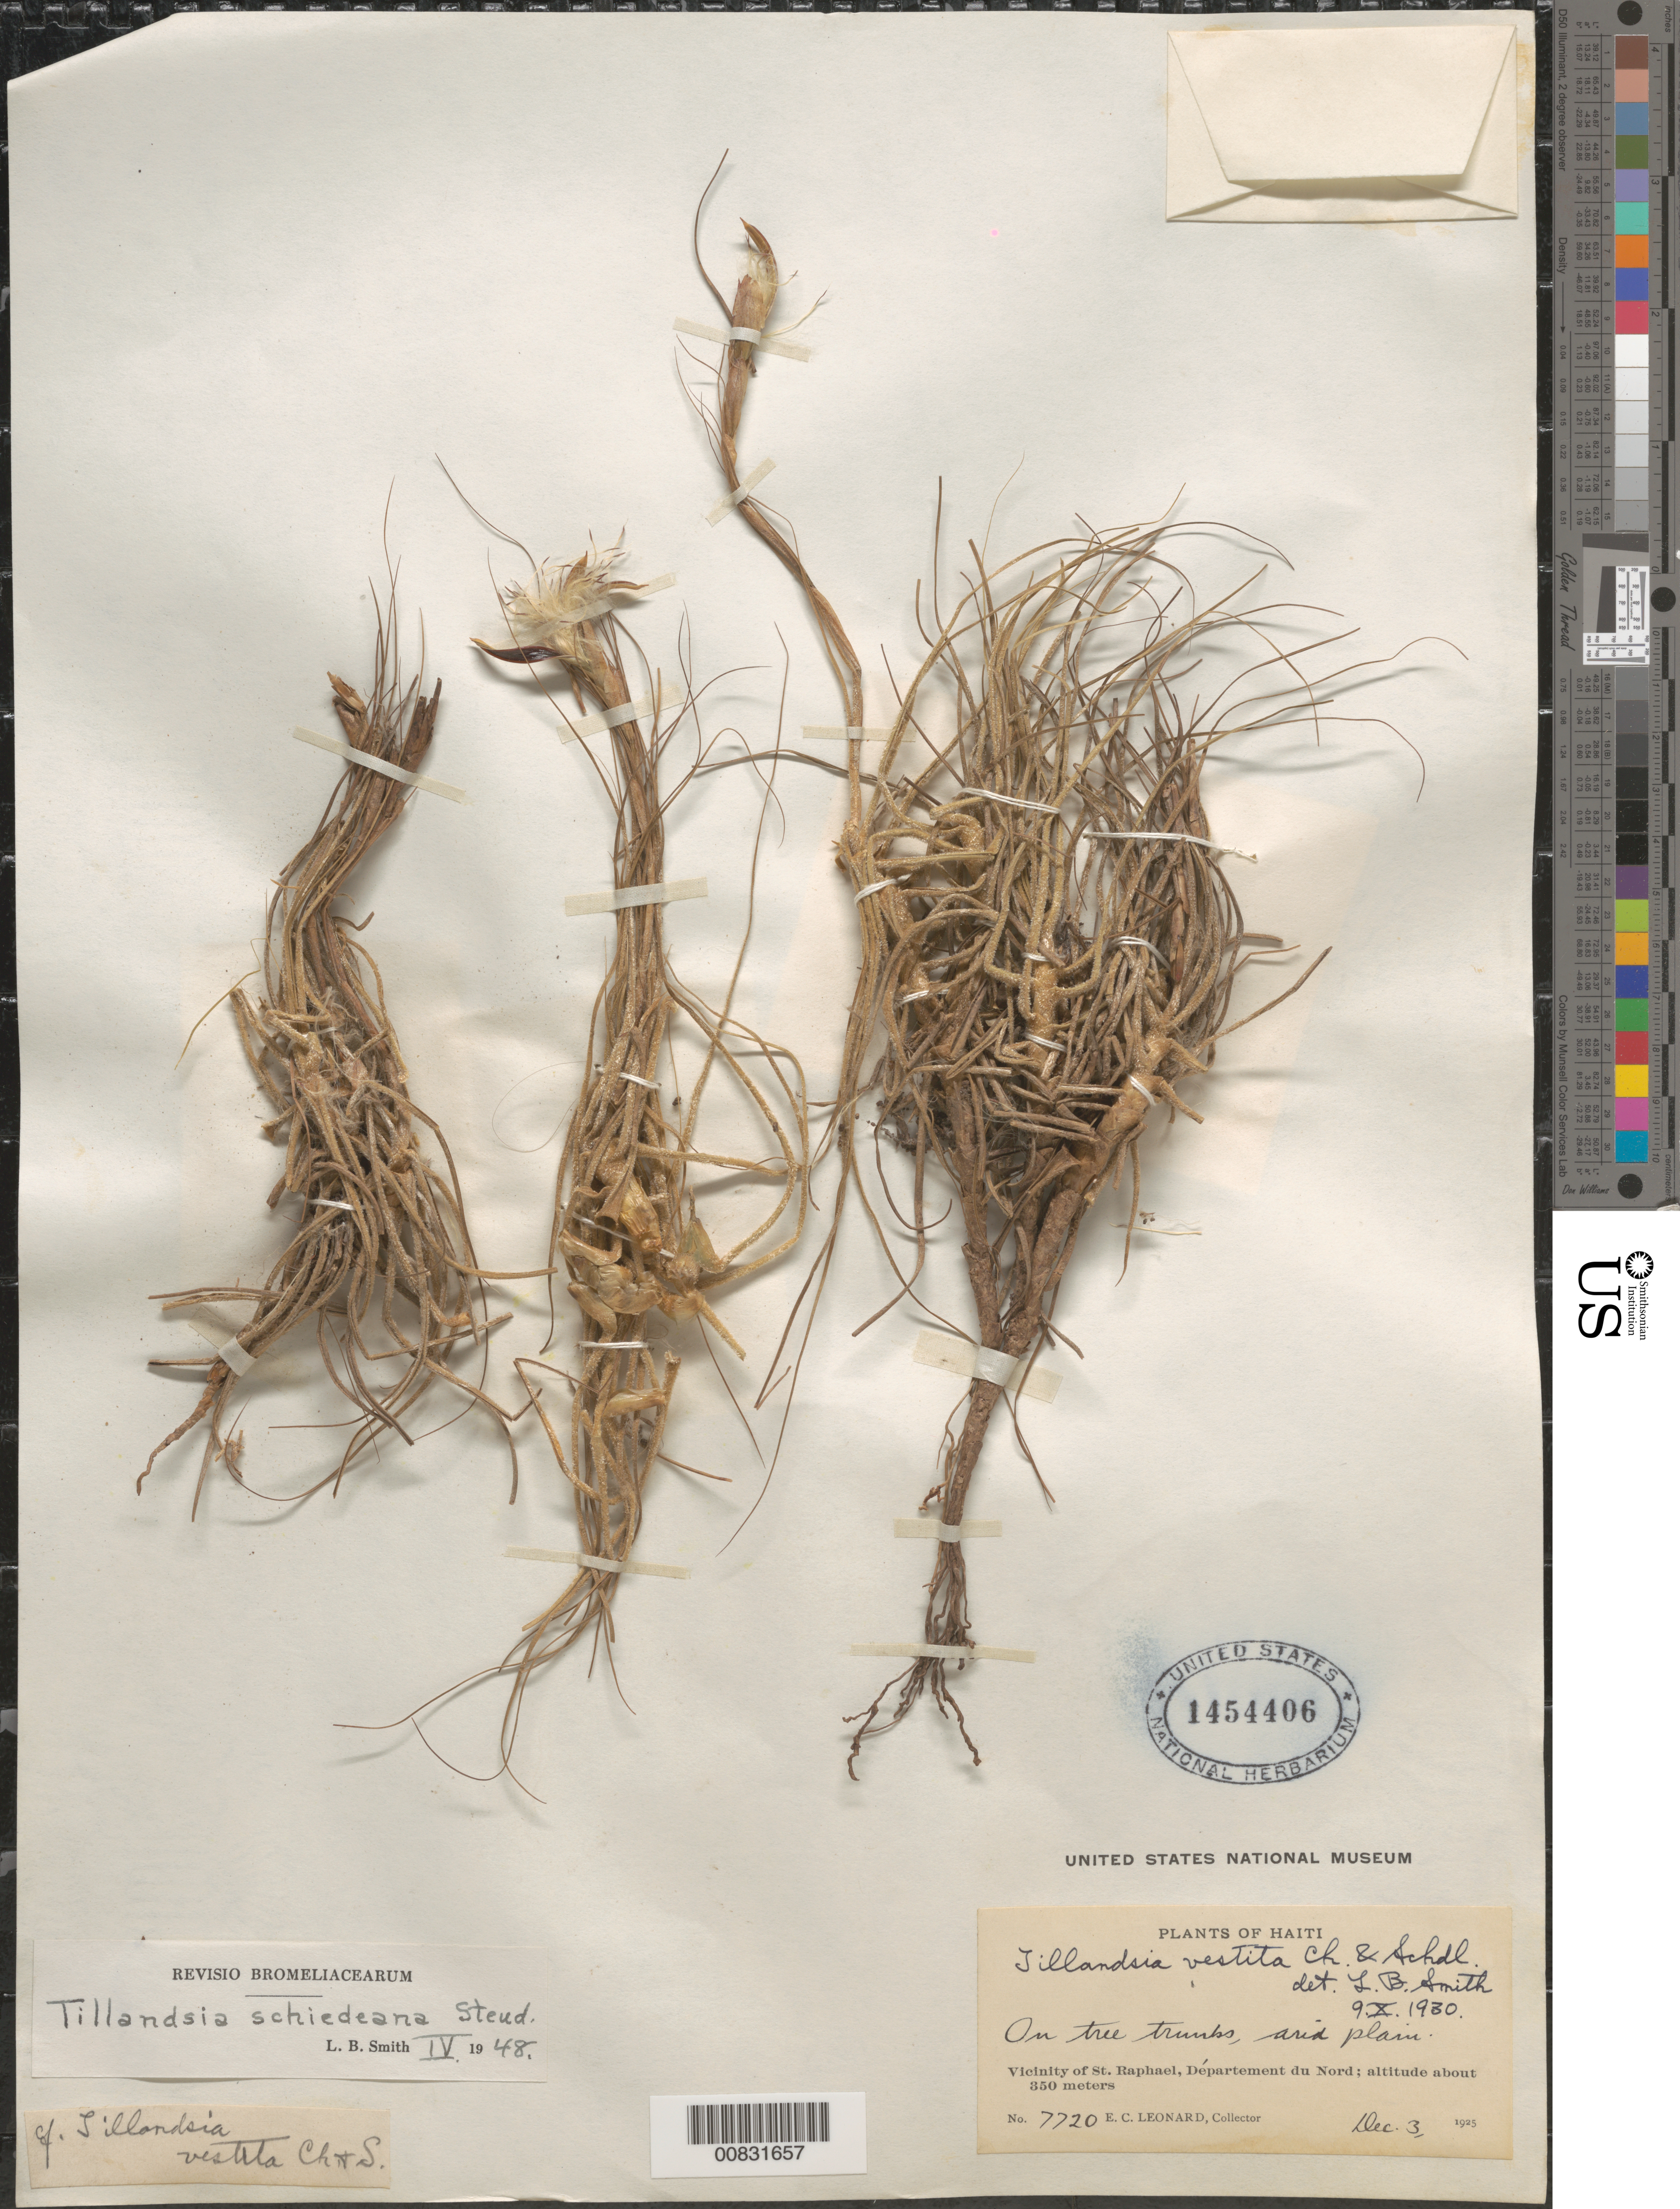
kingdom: Plantae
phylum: Tracheophyta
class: Liliopsida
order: Poales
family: Bromeliaceae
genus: Tillandsia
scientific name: Tillandsia schiedeana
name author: Steud.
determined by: Smith, Lyman B., (US), NMNH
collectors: E. C. Leonard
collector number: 7720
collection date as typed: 03 Dec 1925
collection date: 1925-12-03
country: Haiti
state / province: Nord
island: Hispaniola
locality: Vicinity of St. Raphael.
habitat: On tree trunks, arid plains.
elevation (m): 350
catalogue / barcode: US 1454406